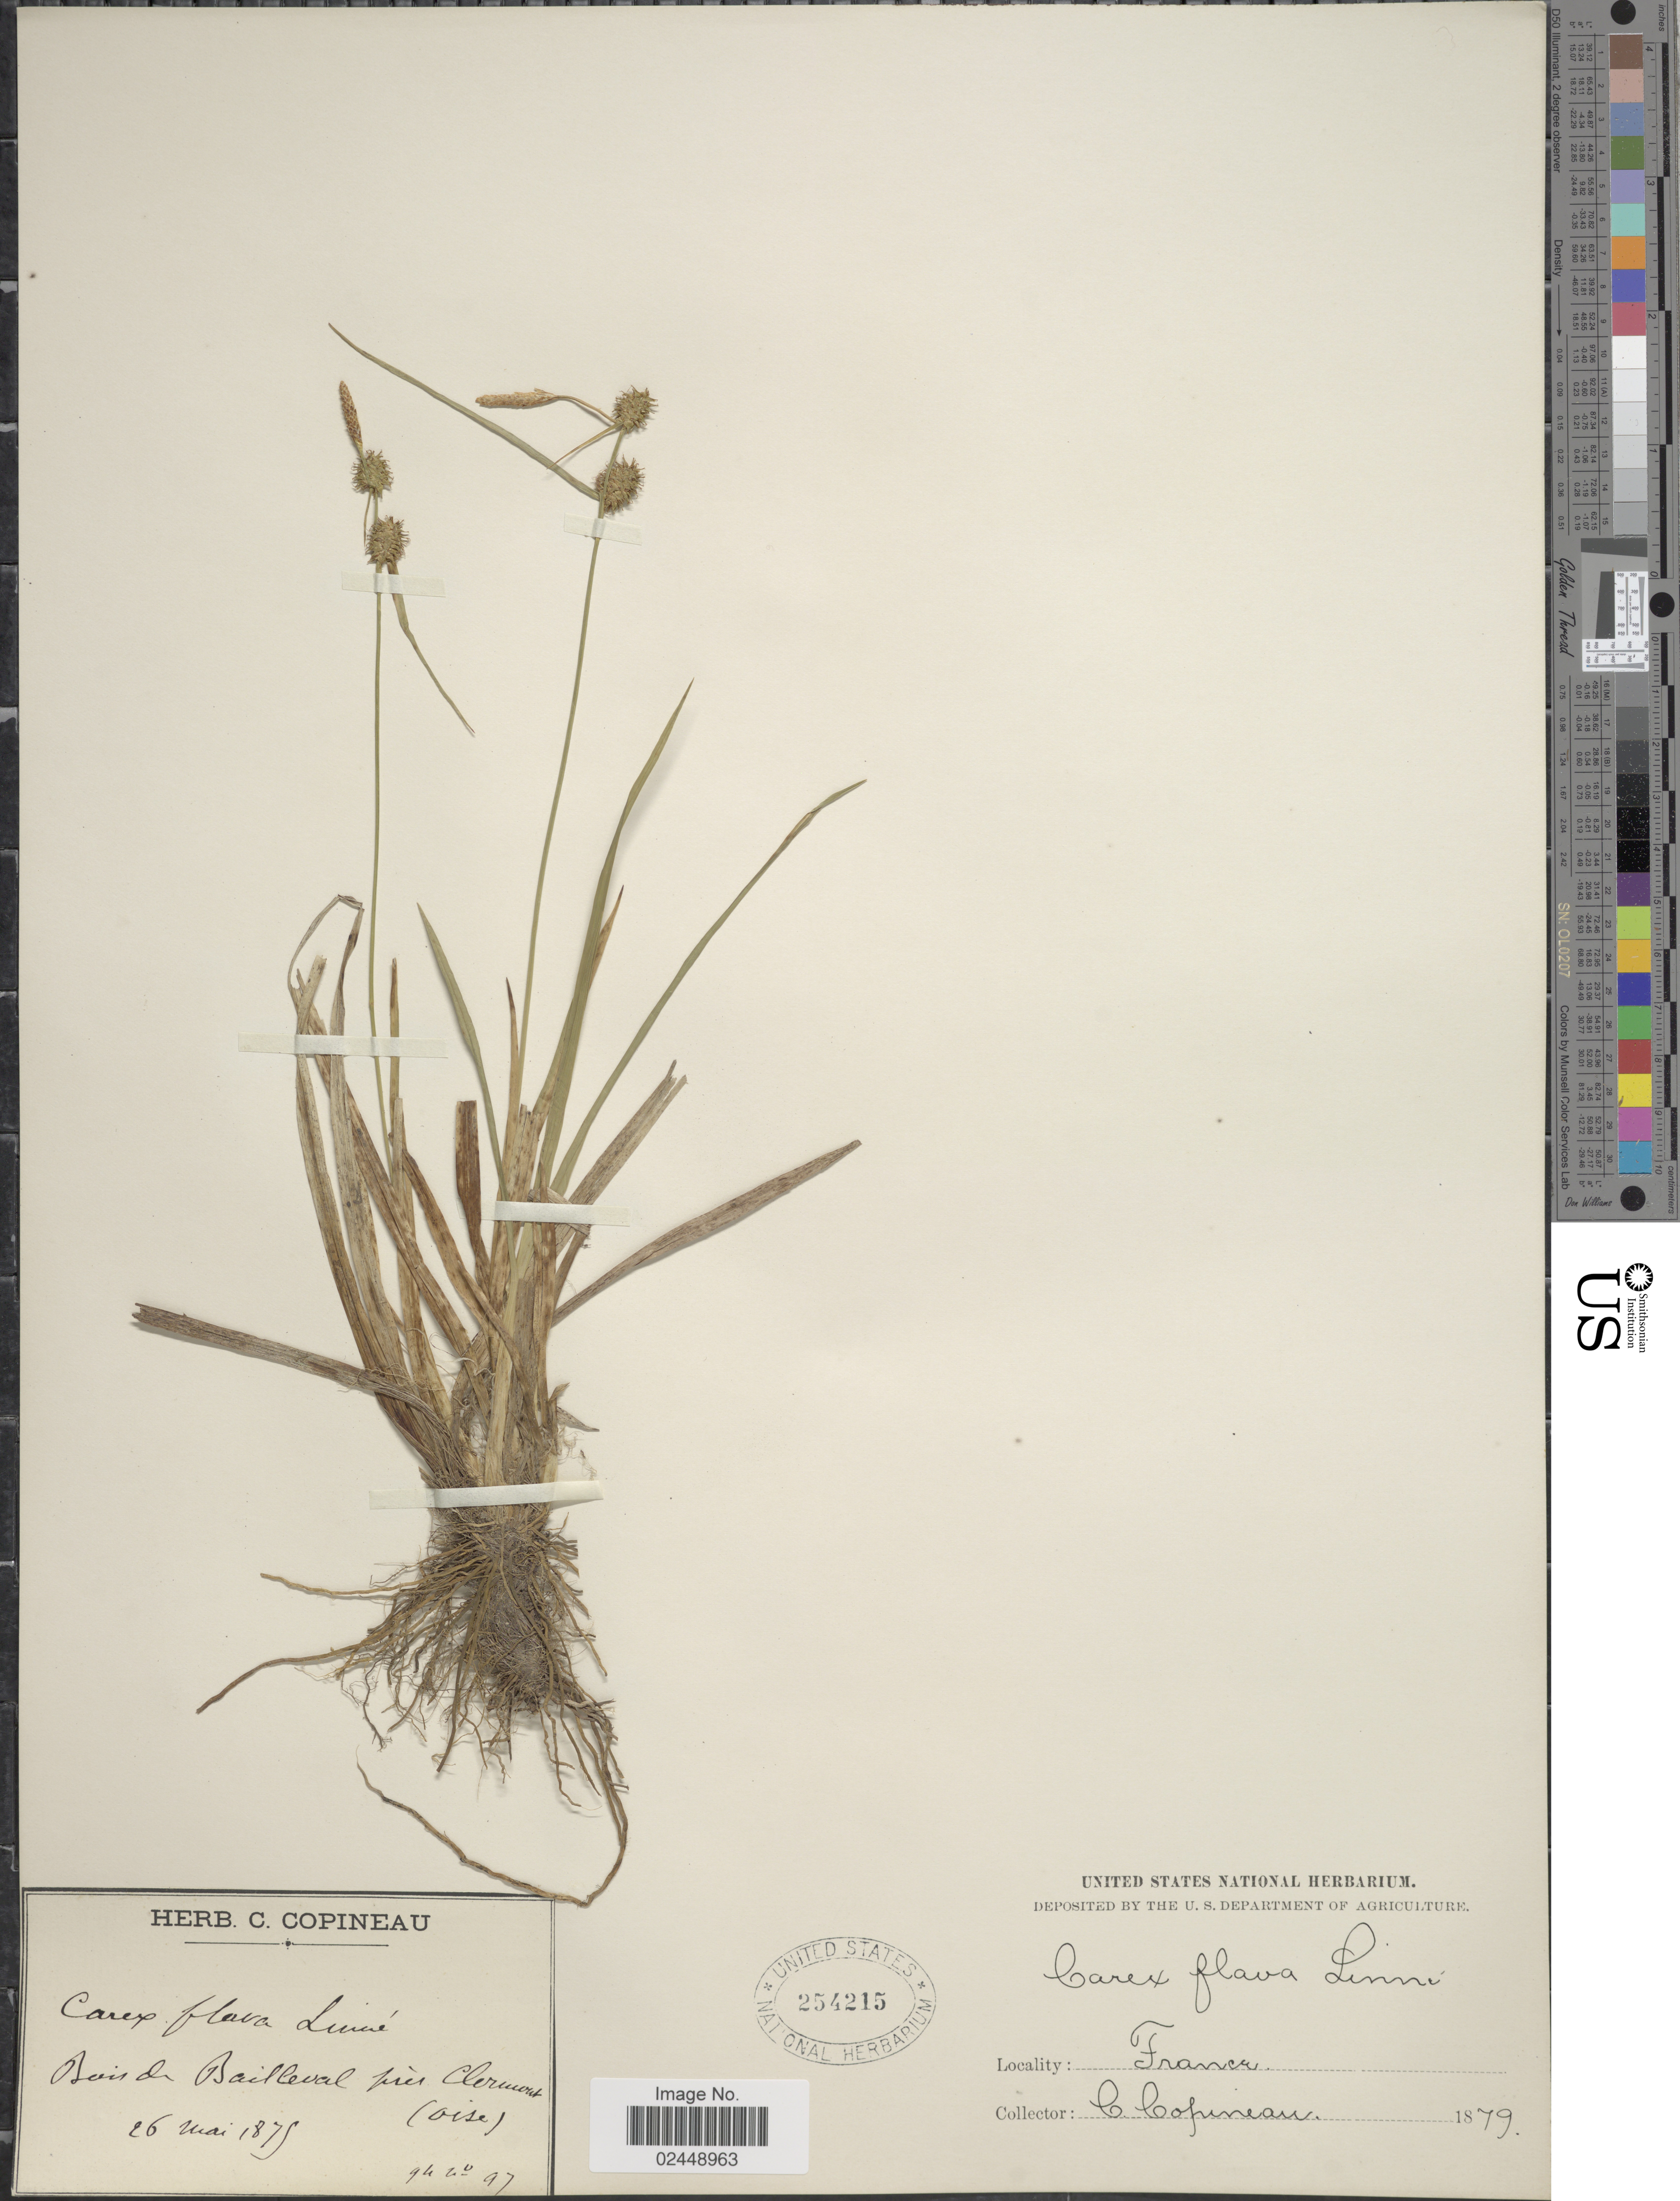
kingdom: Plantae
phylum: Tracheophyta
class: Liliopsida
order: Poales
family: Cyperaceae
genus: Carex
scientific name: Carex flava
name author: L.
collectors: C. Copineau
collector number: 97?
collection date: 1879-05-26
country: France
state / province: Hauts-de-France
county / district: Oise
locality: Bois de Bailleval près Clermont (Oise) [woods of Bailleval near Clermont (Oise)]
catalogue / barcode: US 254215